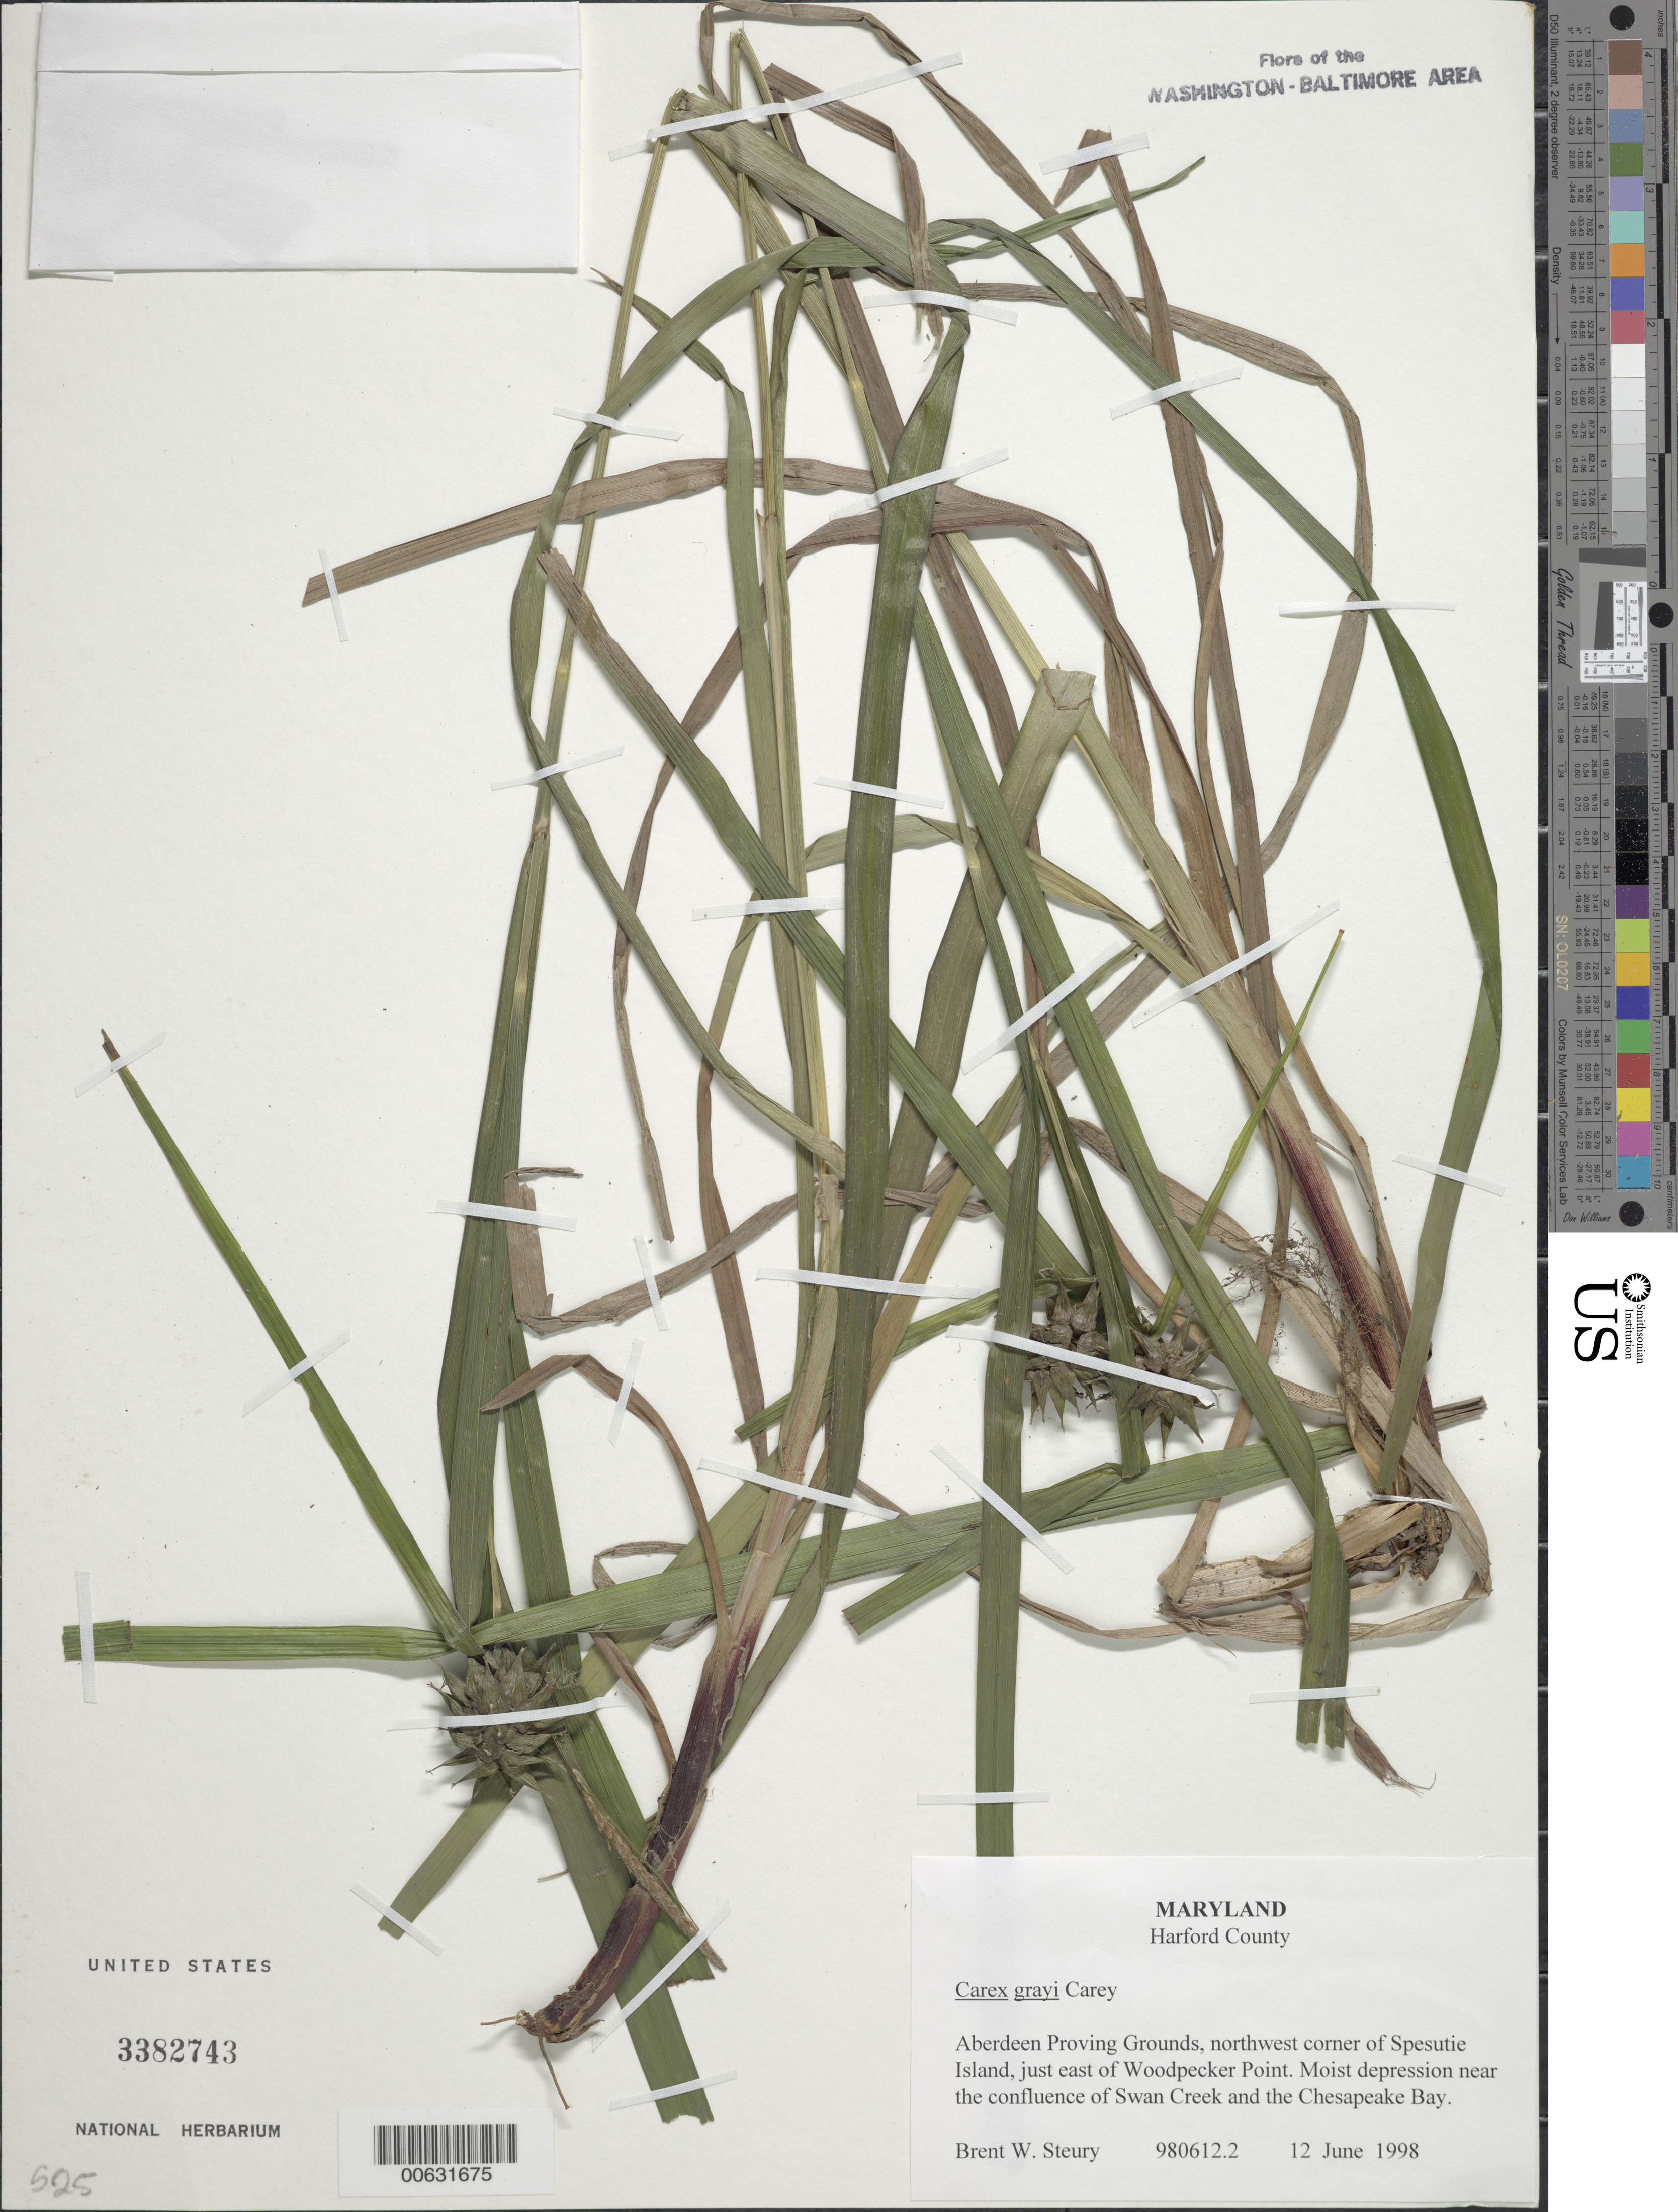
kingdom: Plantae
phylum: Tracheophyta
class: Liliopsida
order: Poales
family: Cyperaceae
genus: Carex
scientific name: Carex grayi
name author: J. Carey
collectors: B. Steury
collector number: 980612.2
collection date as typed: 12 Jun 1998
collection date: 1998-06-12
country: United States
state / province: Maryland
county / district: Harford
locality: Aberdeen Proving Grounds, northwest corner of Spesutie Island, e of Woodpecker Point, near the confluence of Swan Creek and the Chesapeake Bay.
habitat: Moist depression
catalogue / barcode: US 3382743